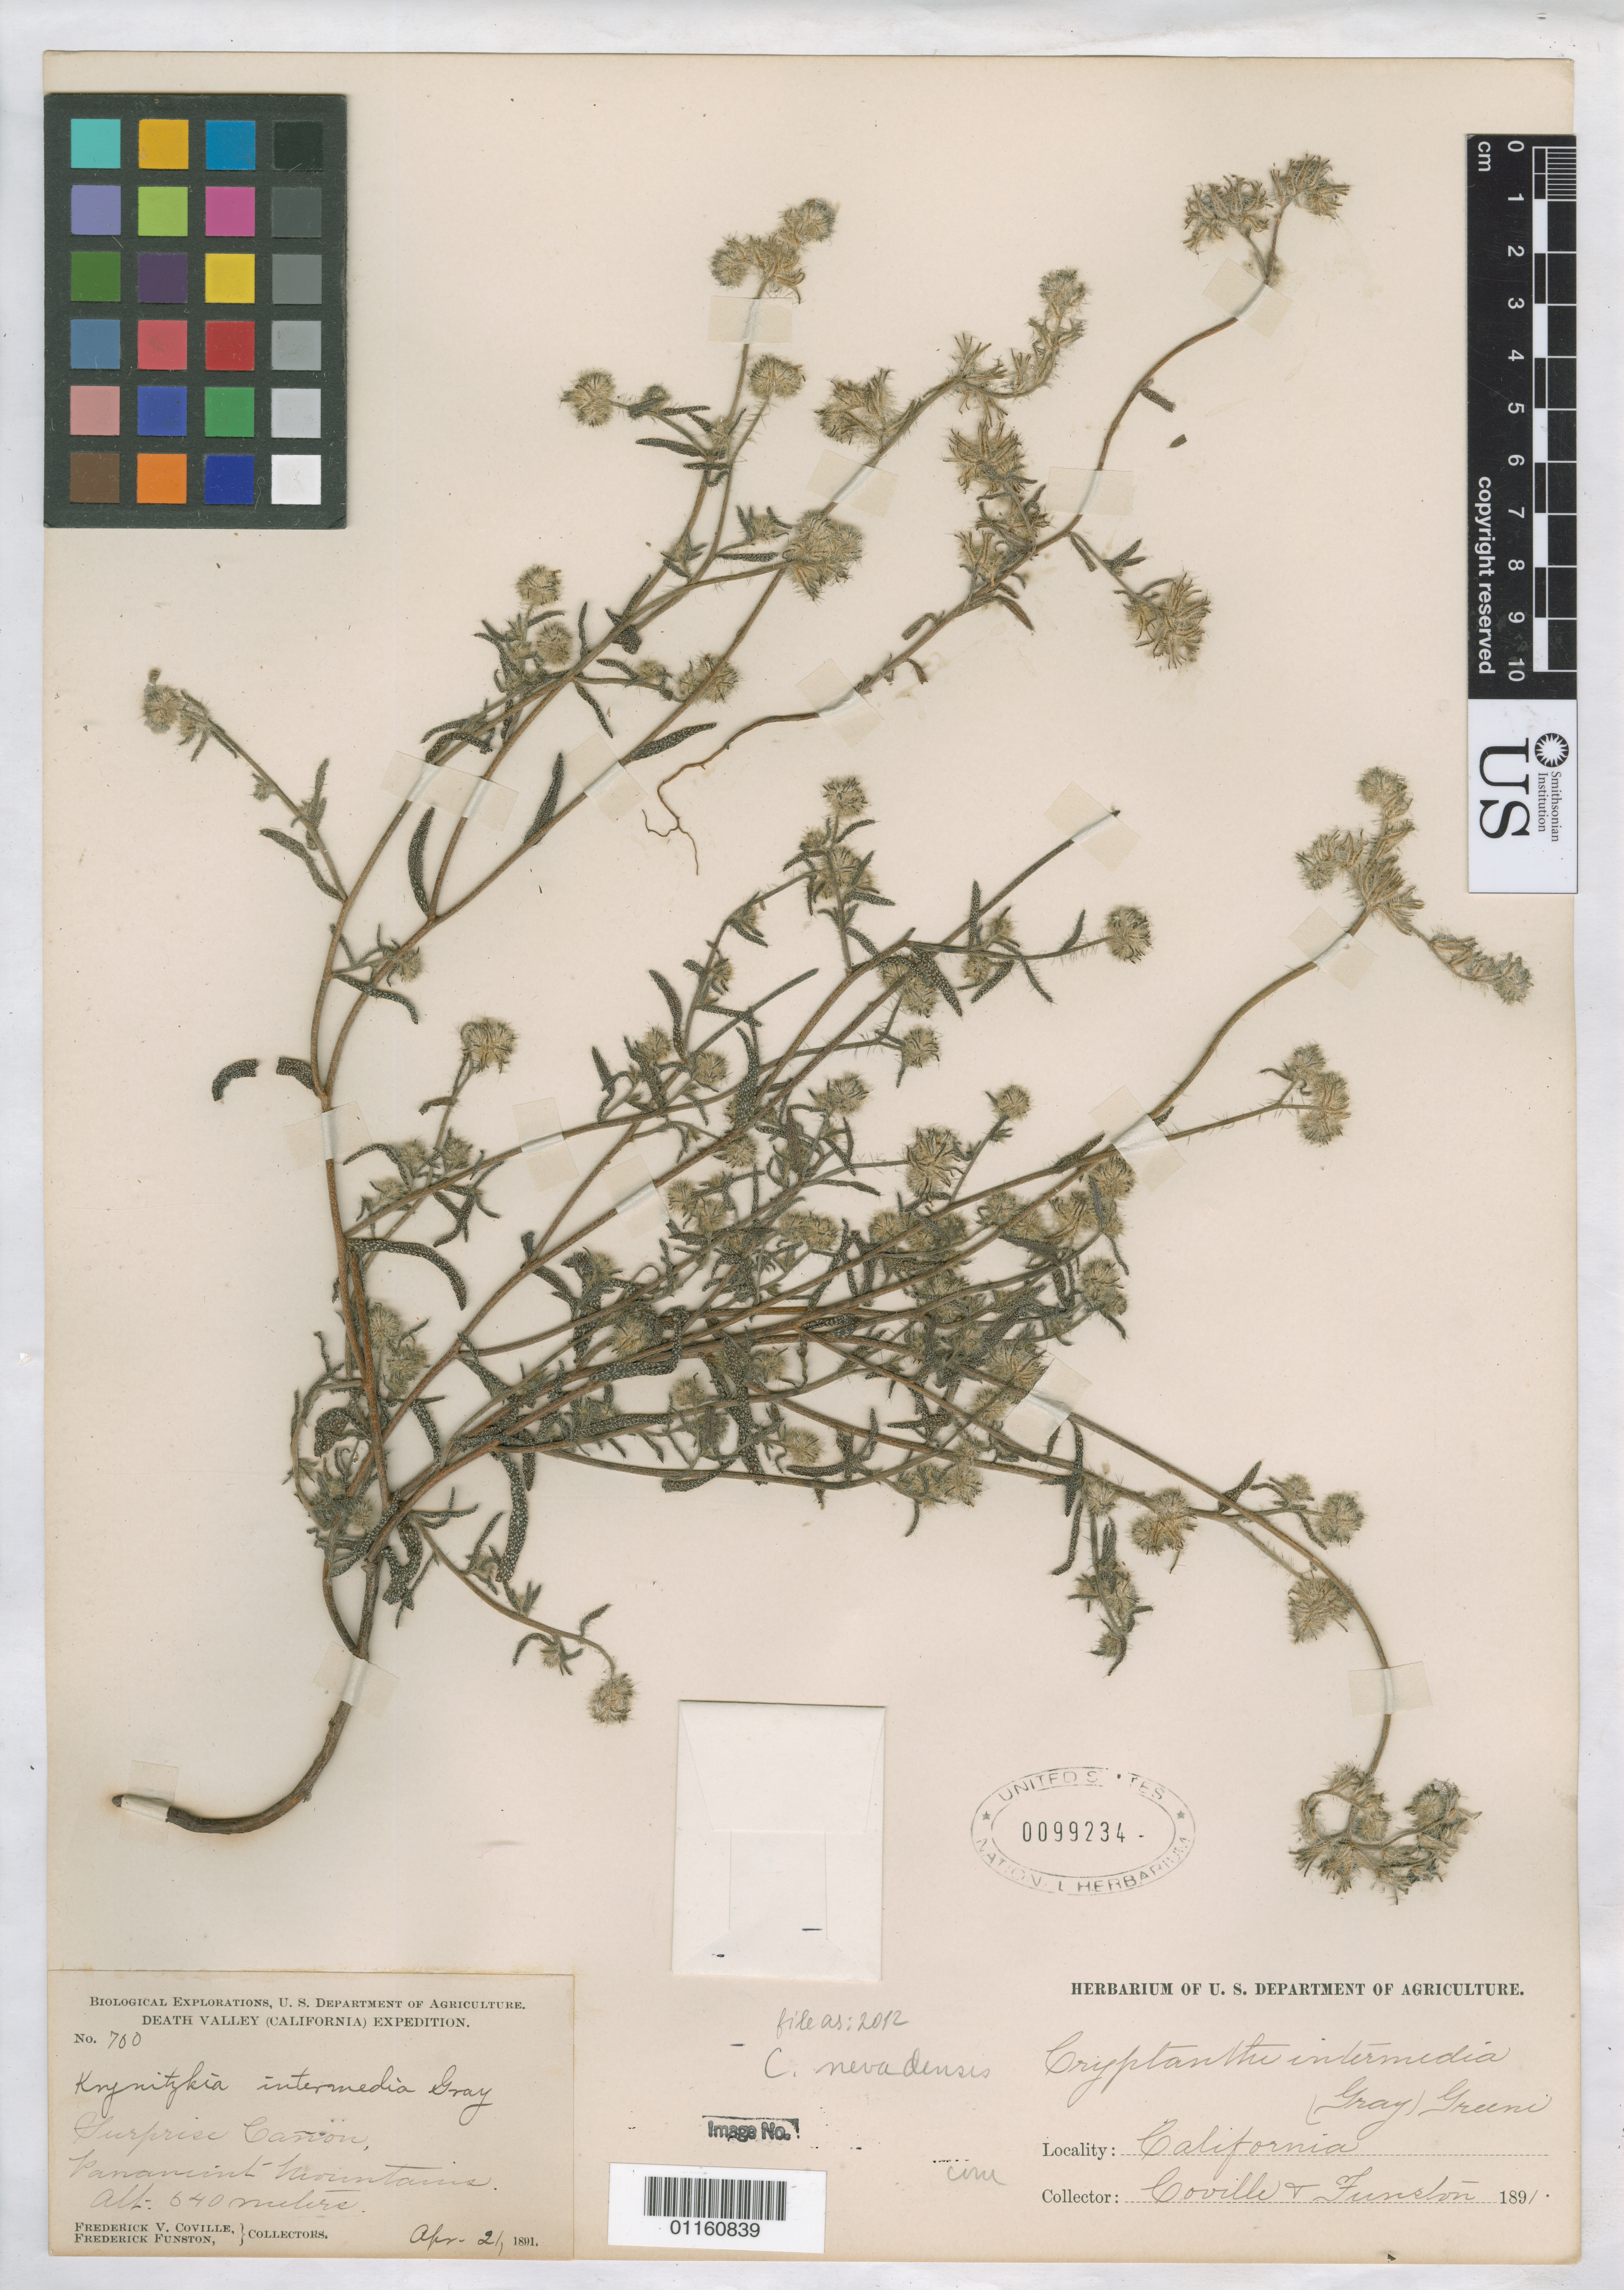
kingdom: Plantae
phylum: Tracheophyta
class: Magnoliopsida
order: Boraginales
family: Boraginaceae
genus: Cryptantha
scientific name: Cryptantha nevadensis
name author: A. Nelson & P.B. Kenn.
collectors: F. V. Coville & F. Funston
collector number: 700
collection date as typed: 21 Apr 1891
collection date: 1891-04-21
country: United States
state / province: California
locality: Surprise Canyon, Panamint Mts.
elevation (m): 640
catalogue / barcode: US 99234